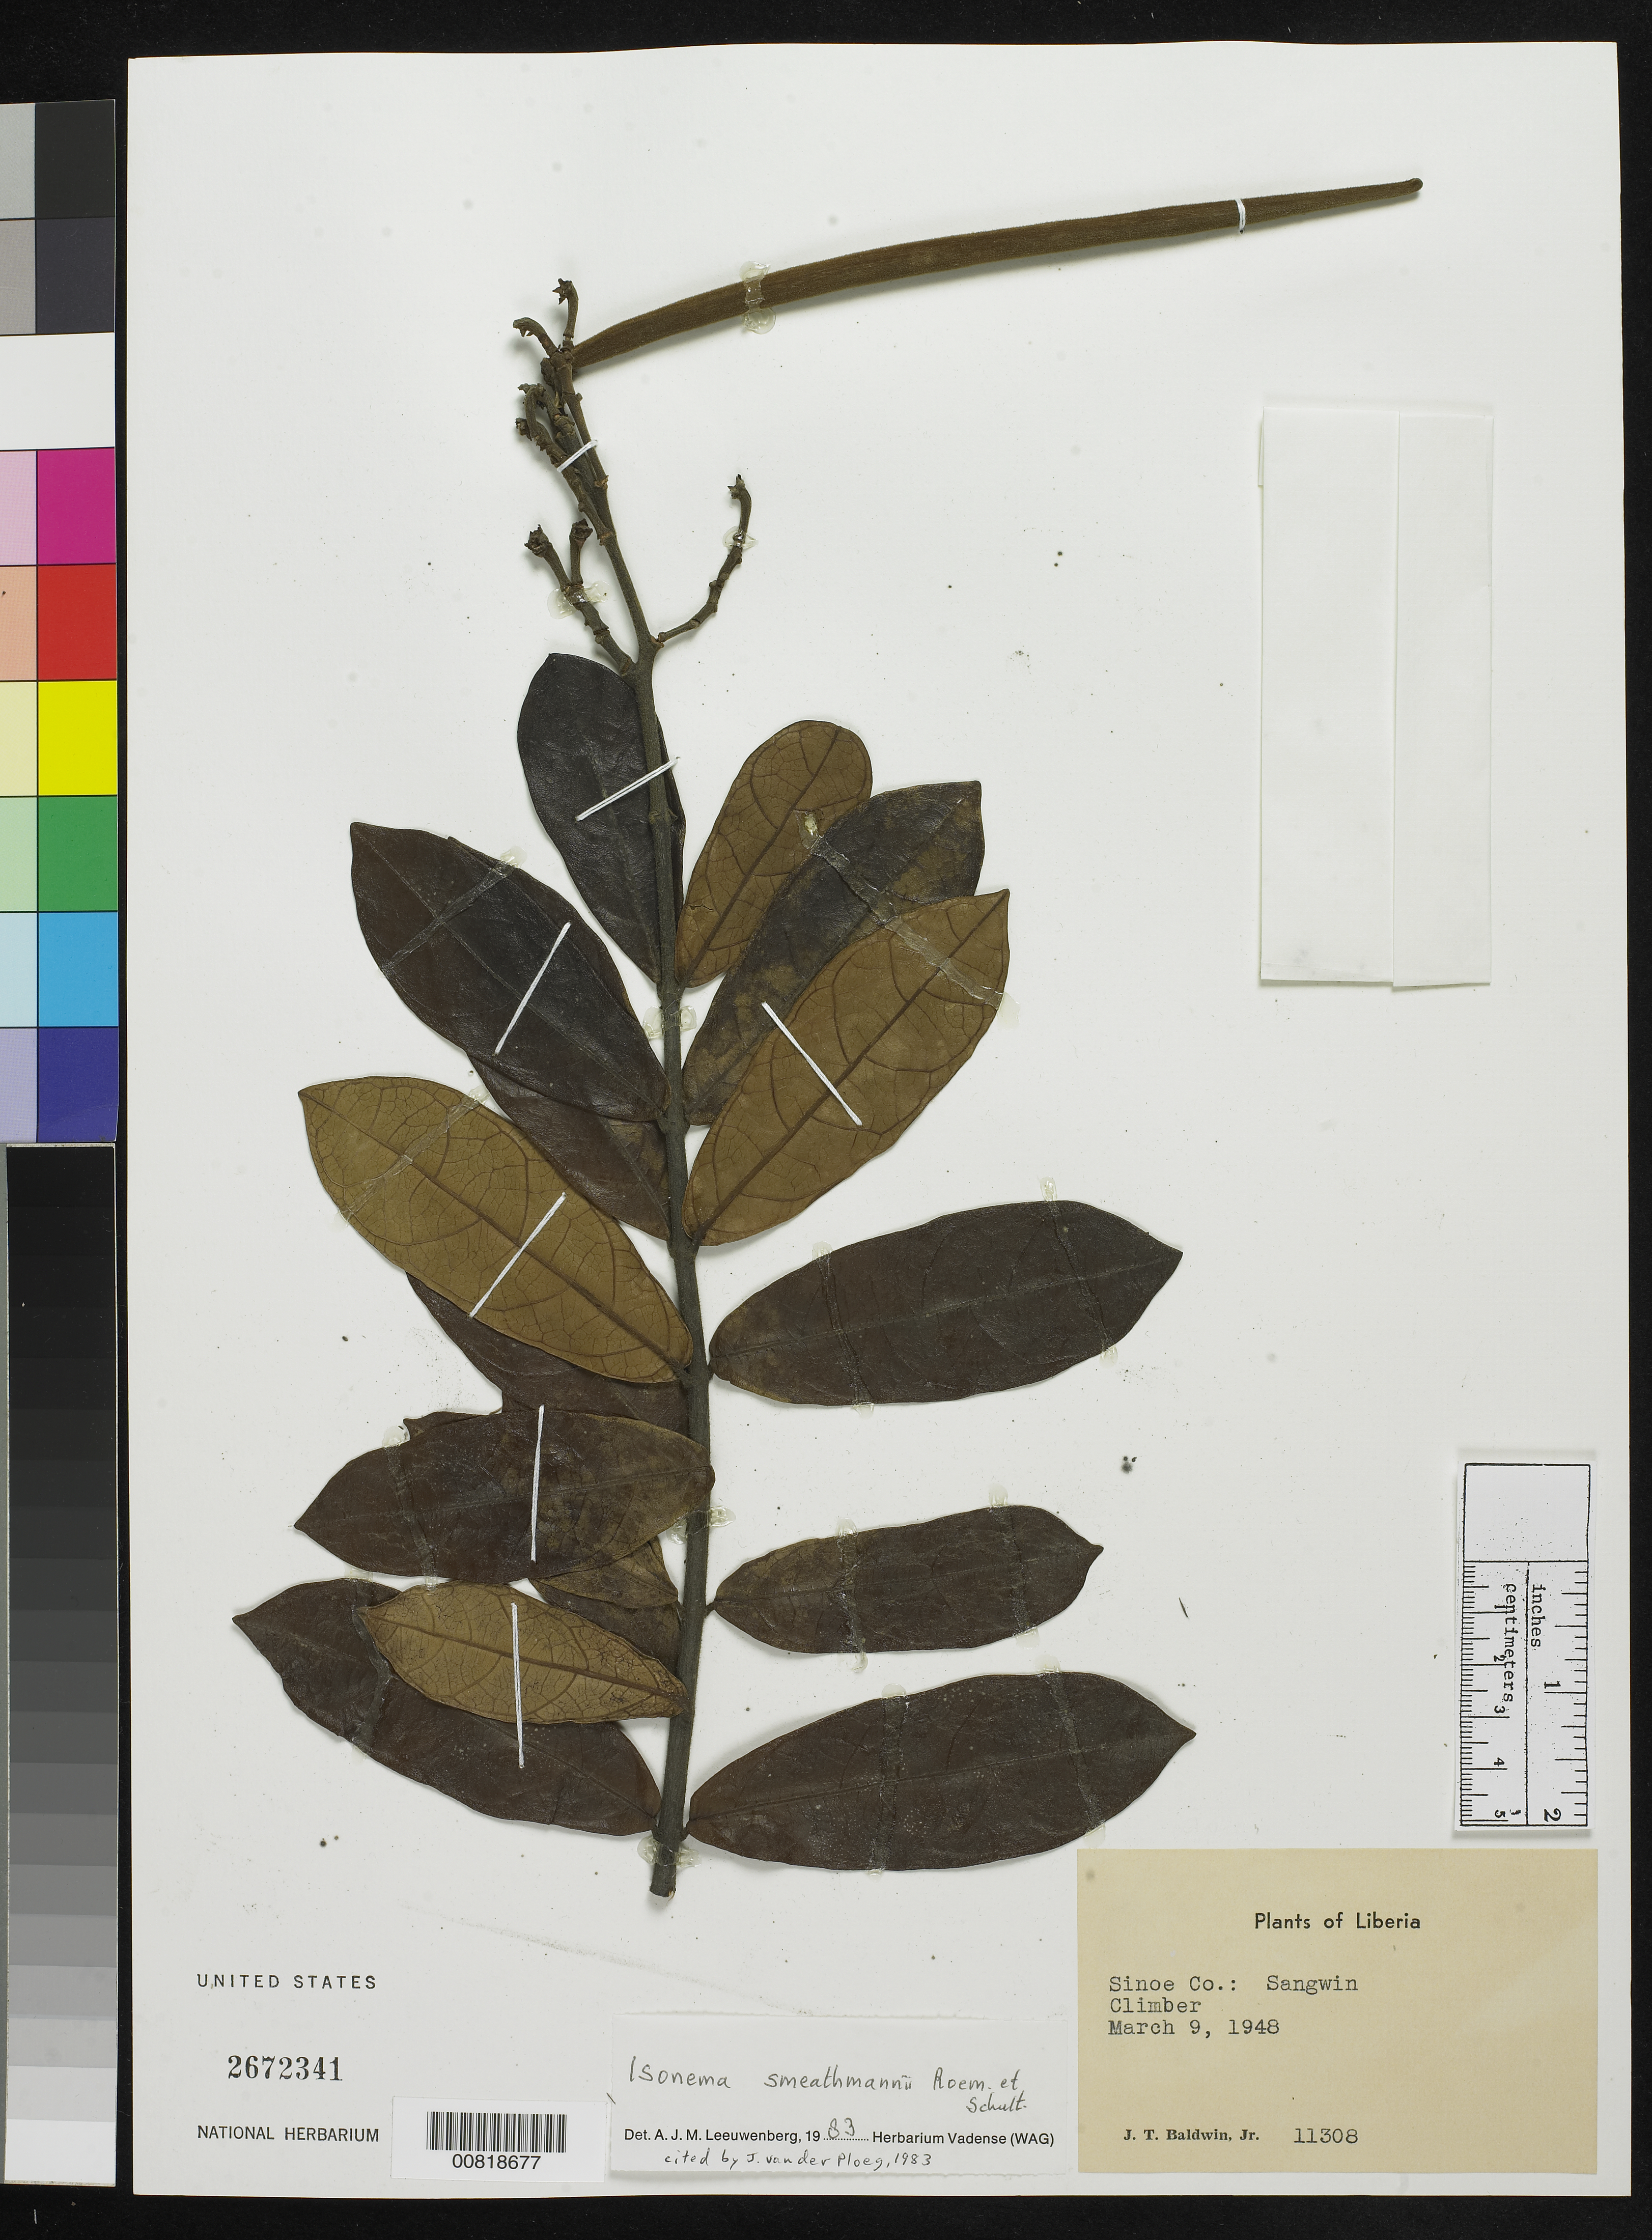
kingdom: Plantae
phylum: Tracheophyta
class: Magnoliopsida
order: Gentianales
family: Apocynaceae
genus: Isonema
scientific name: Isonema smeathmannii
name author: Roem. & Schult.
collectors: J. T. Baldwin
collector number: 11308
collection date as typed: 9 Mar 1948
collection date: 1948-03-09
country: Liberia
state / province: Sinoe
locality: Sangwin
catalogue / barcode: US 2672341